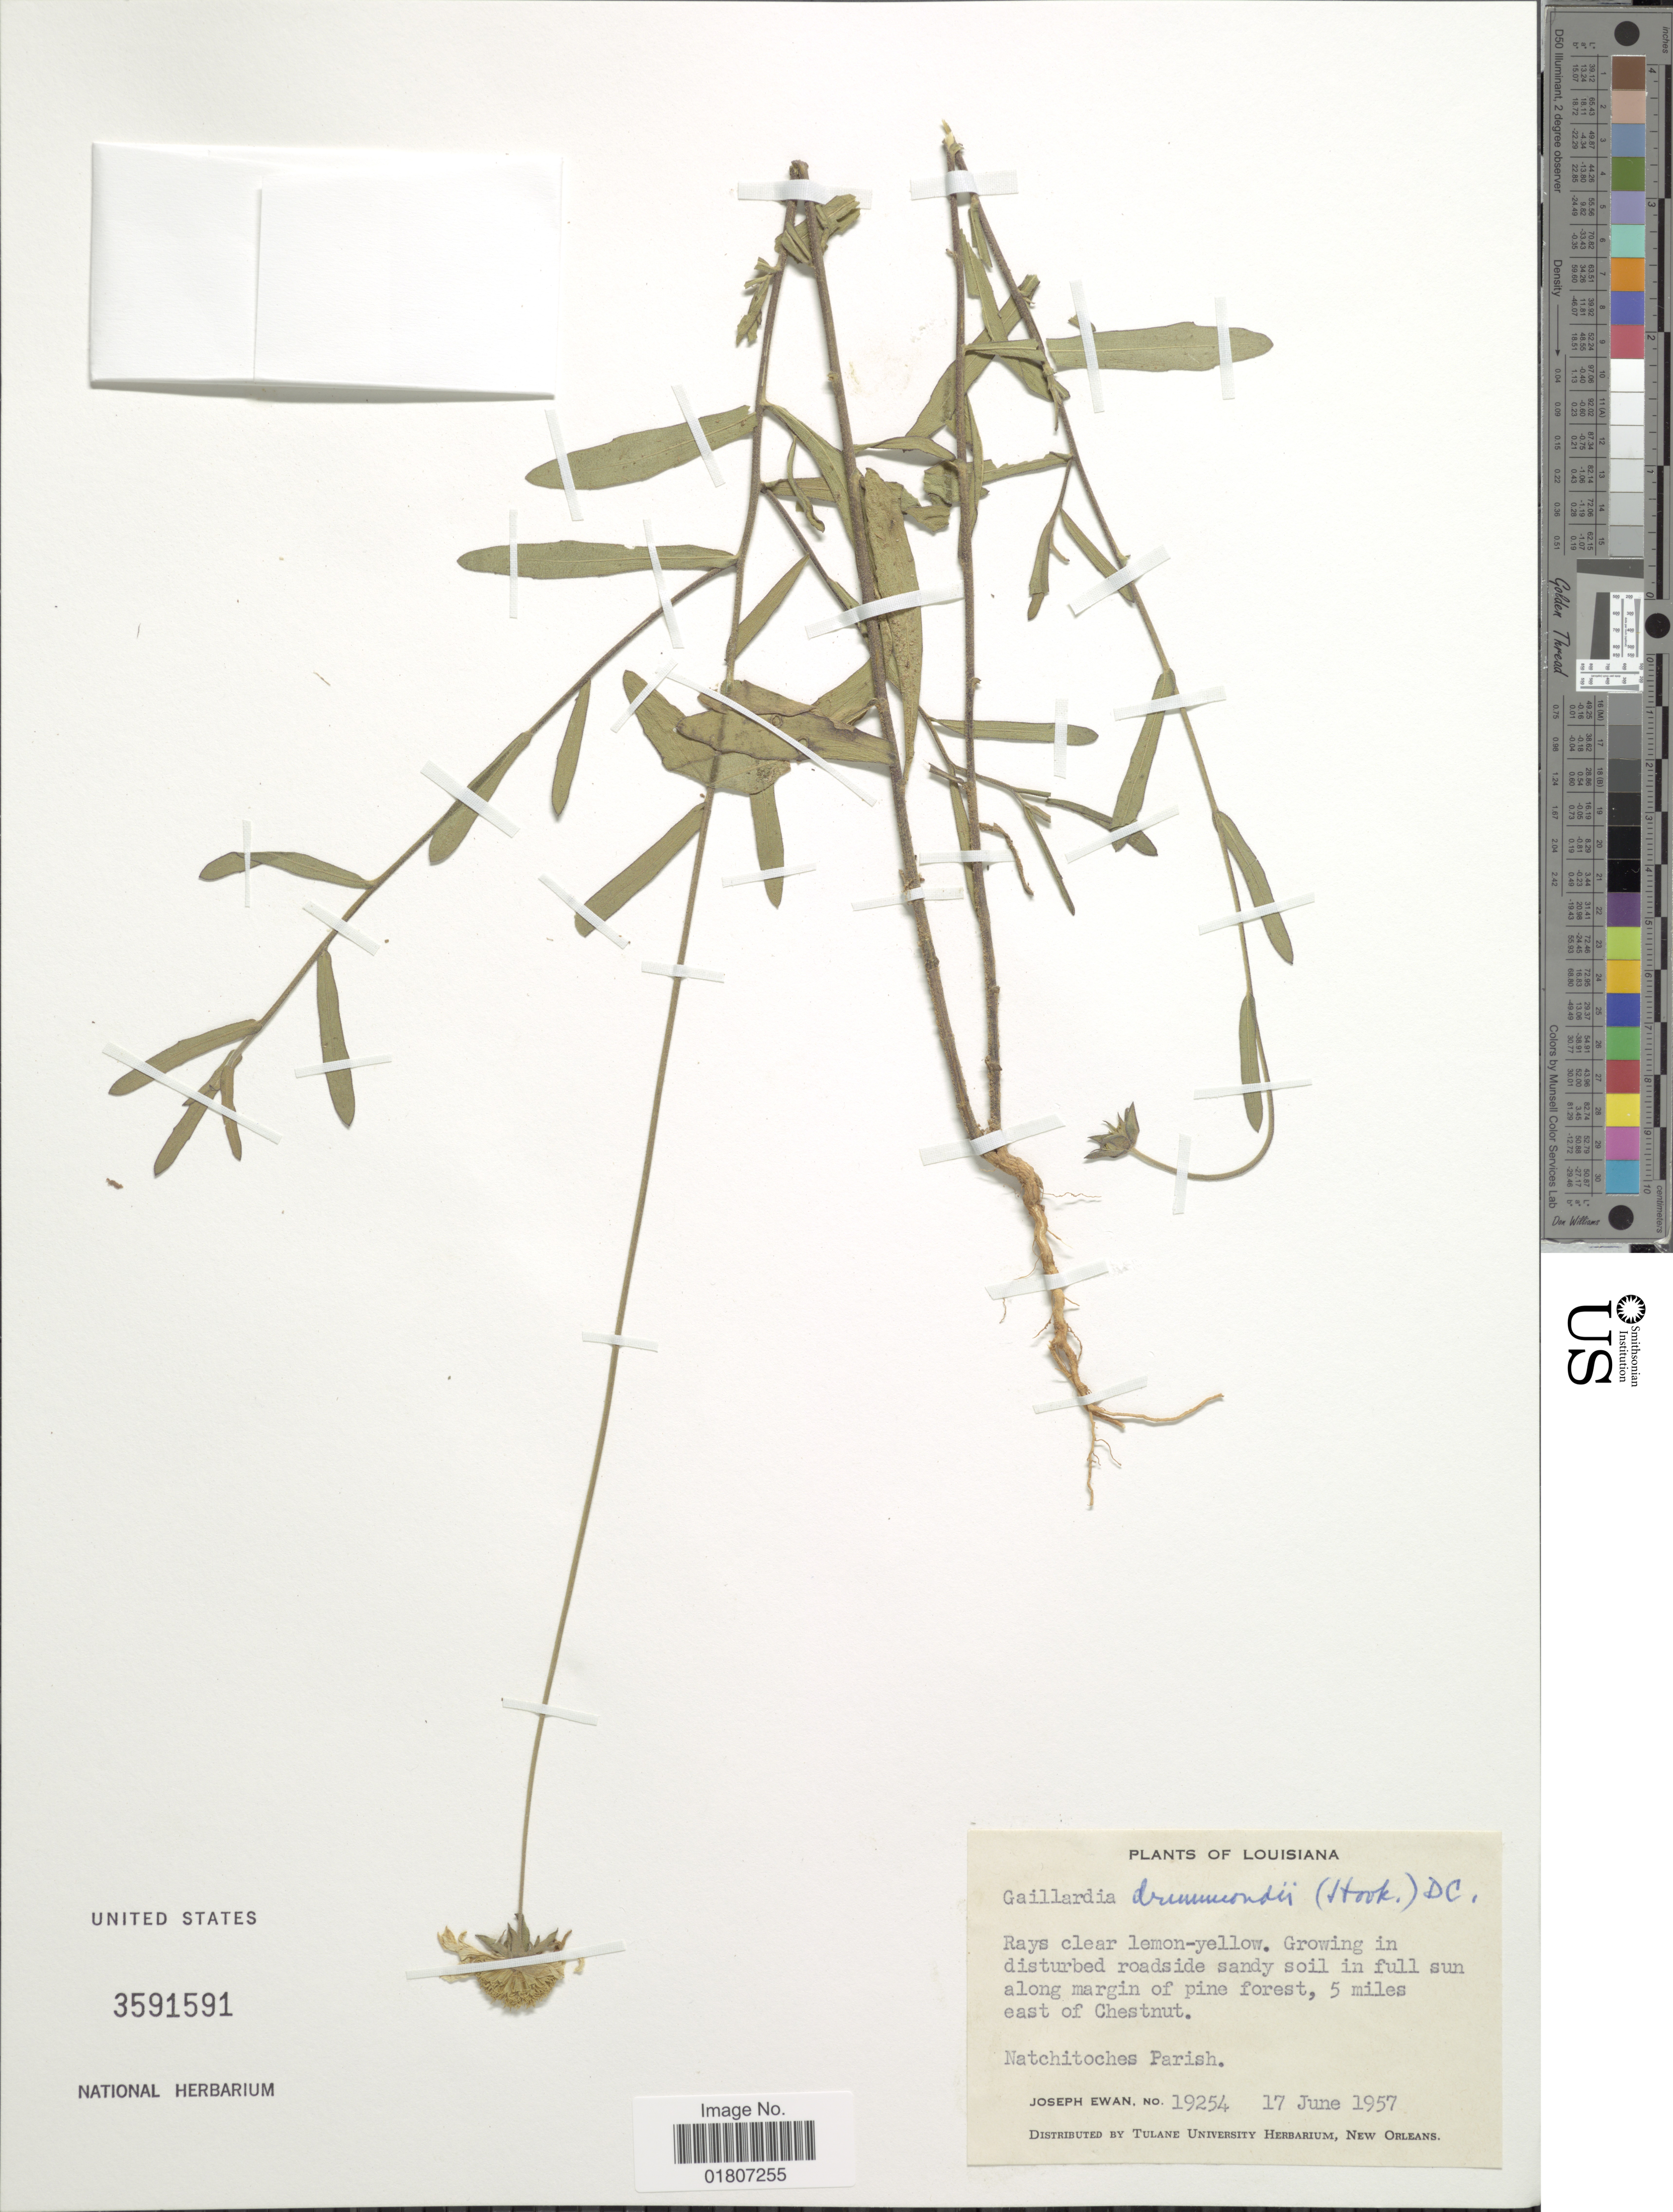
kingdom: Plantae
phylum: Tracheophyta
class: Magnoliopsida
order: Asterales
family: Asteraceae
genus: Gaillardia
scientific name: Gaillardia drummondii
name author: (Hook.) DC.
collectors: J. A. Ewan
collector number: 19254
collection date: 1957-06-17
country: United States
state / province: Louisiana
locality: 5 miles east of Chestnut. Natchitoches Parish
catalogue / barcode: US 3591591